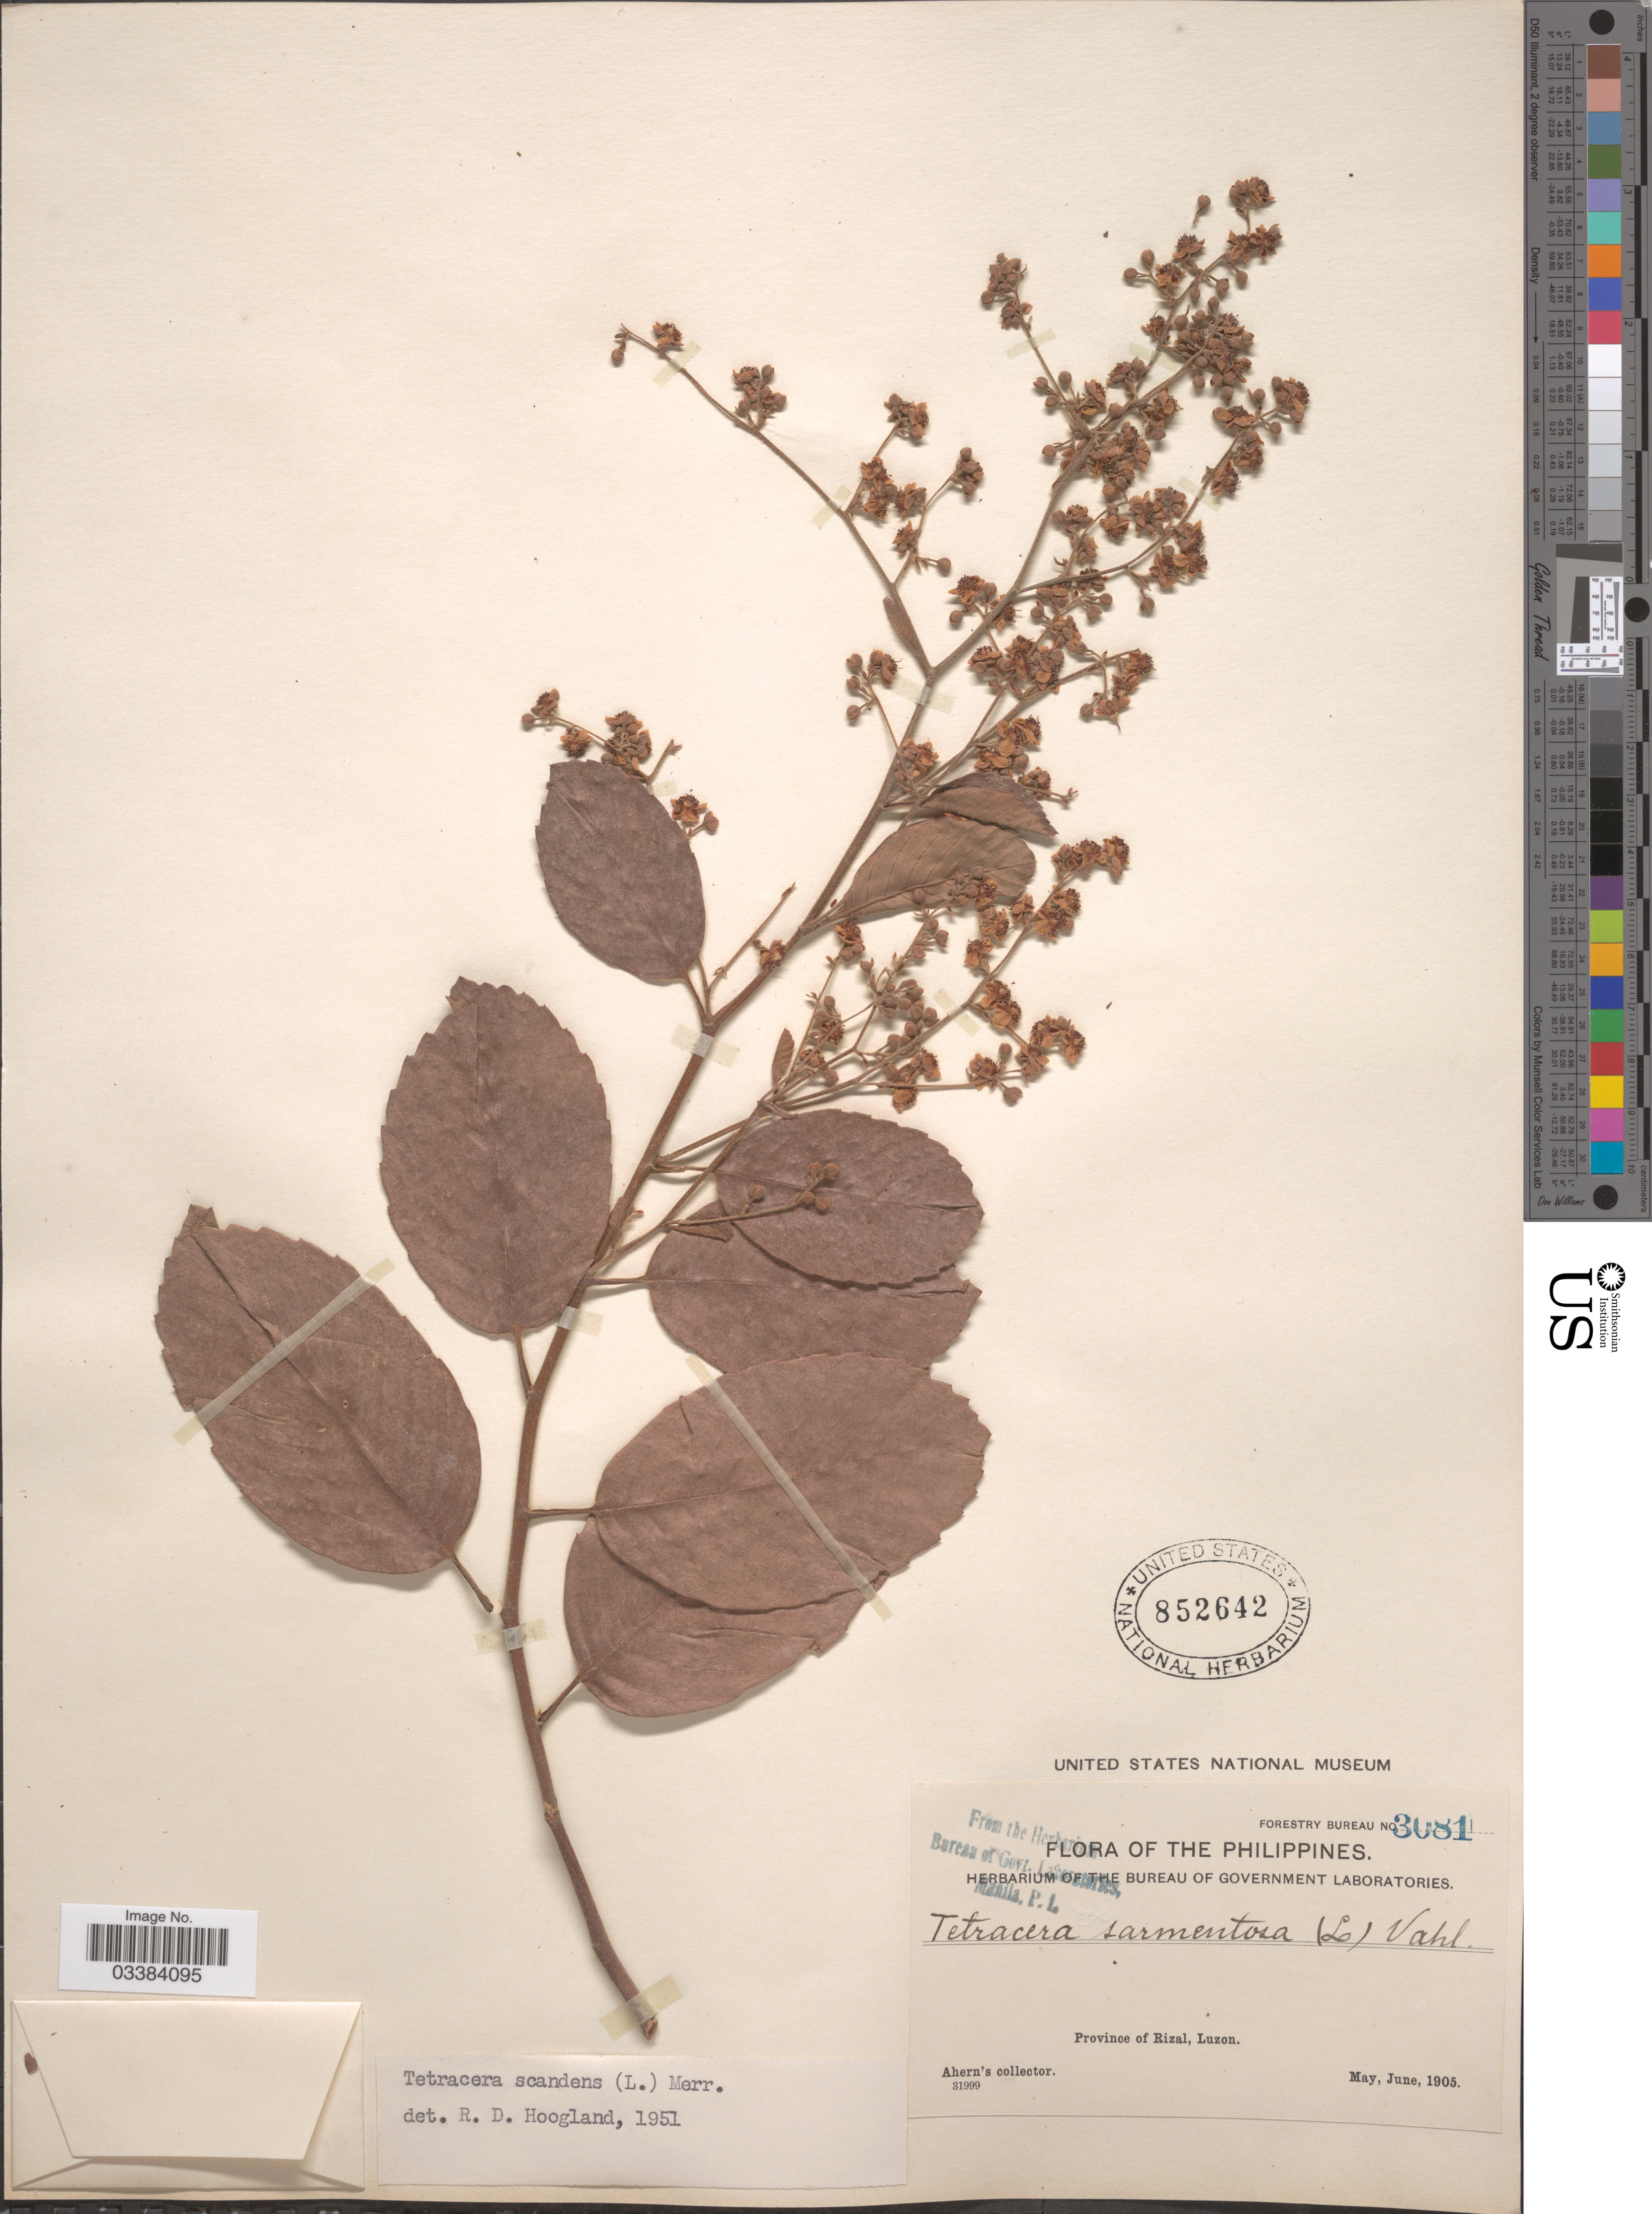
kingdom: Plantae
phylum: Tracheophyta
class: Magnoliopsida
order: Dilleniales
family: Dilleniaceae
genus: Tetracera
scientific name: Tetracera scandens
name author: (L.) Merr.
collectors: Ahern's collector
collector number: Forestry Bureau 3081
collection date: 1905-05/1905-06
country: Philippines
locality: Province of Rizal, Luzon.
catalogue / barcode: US 852642